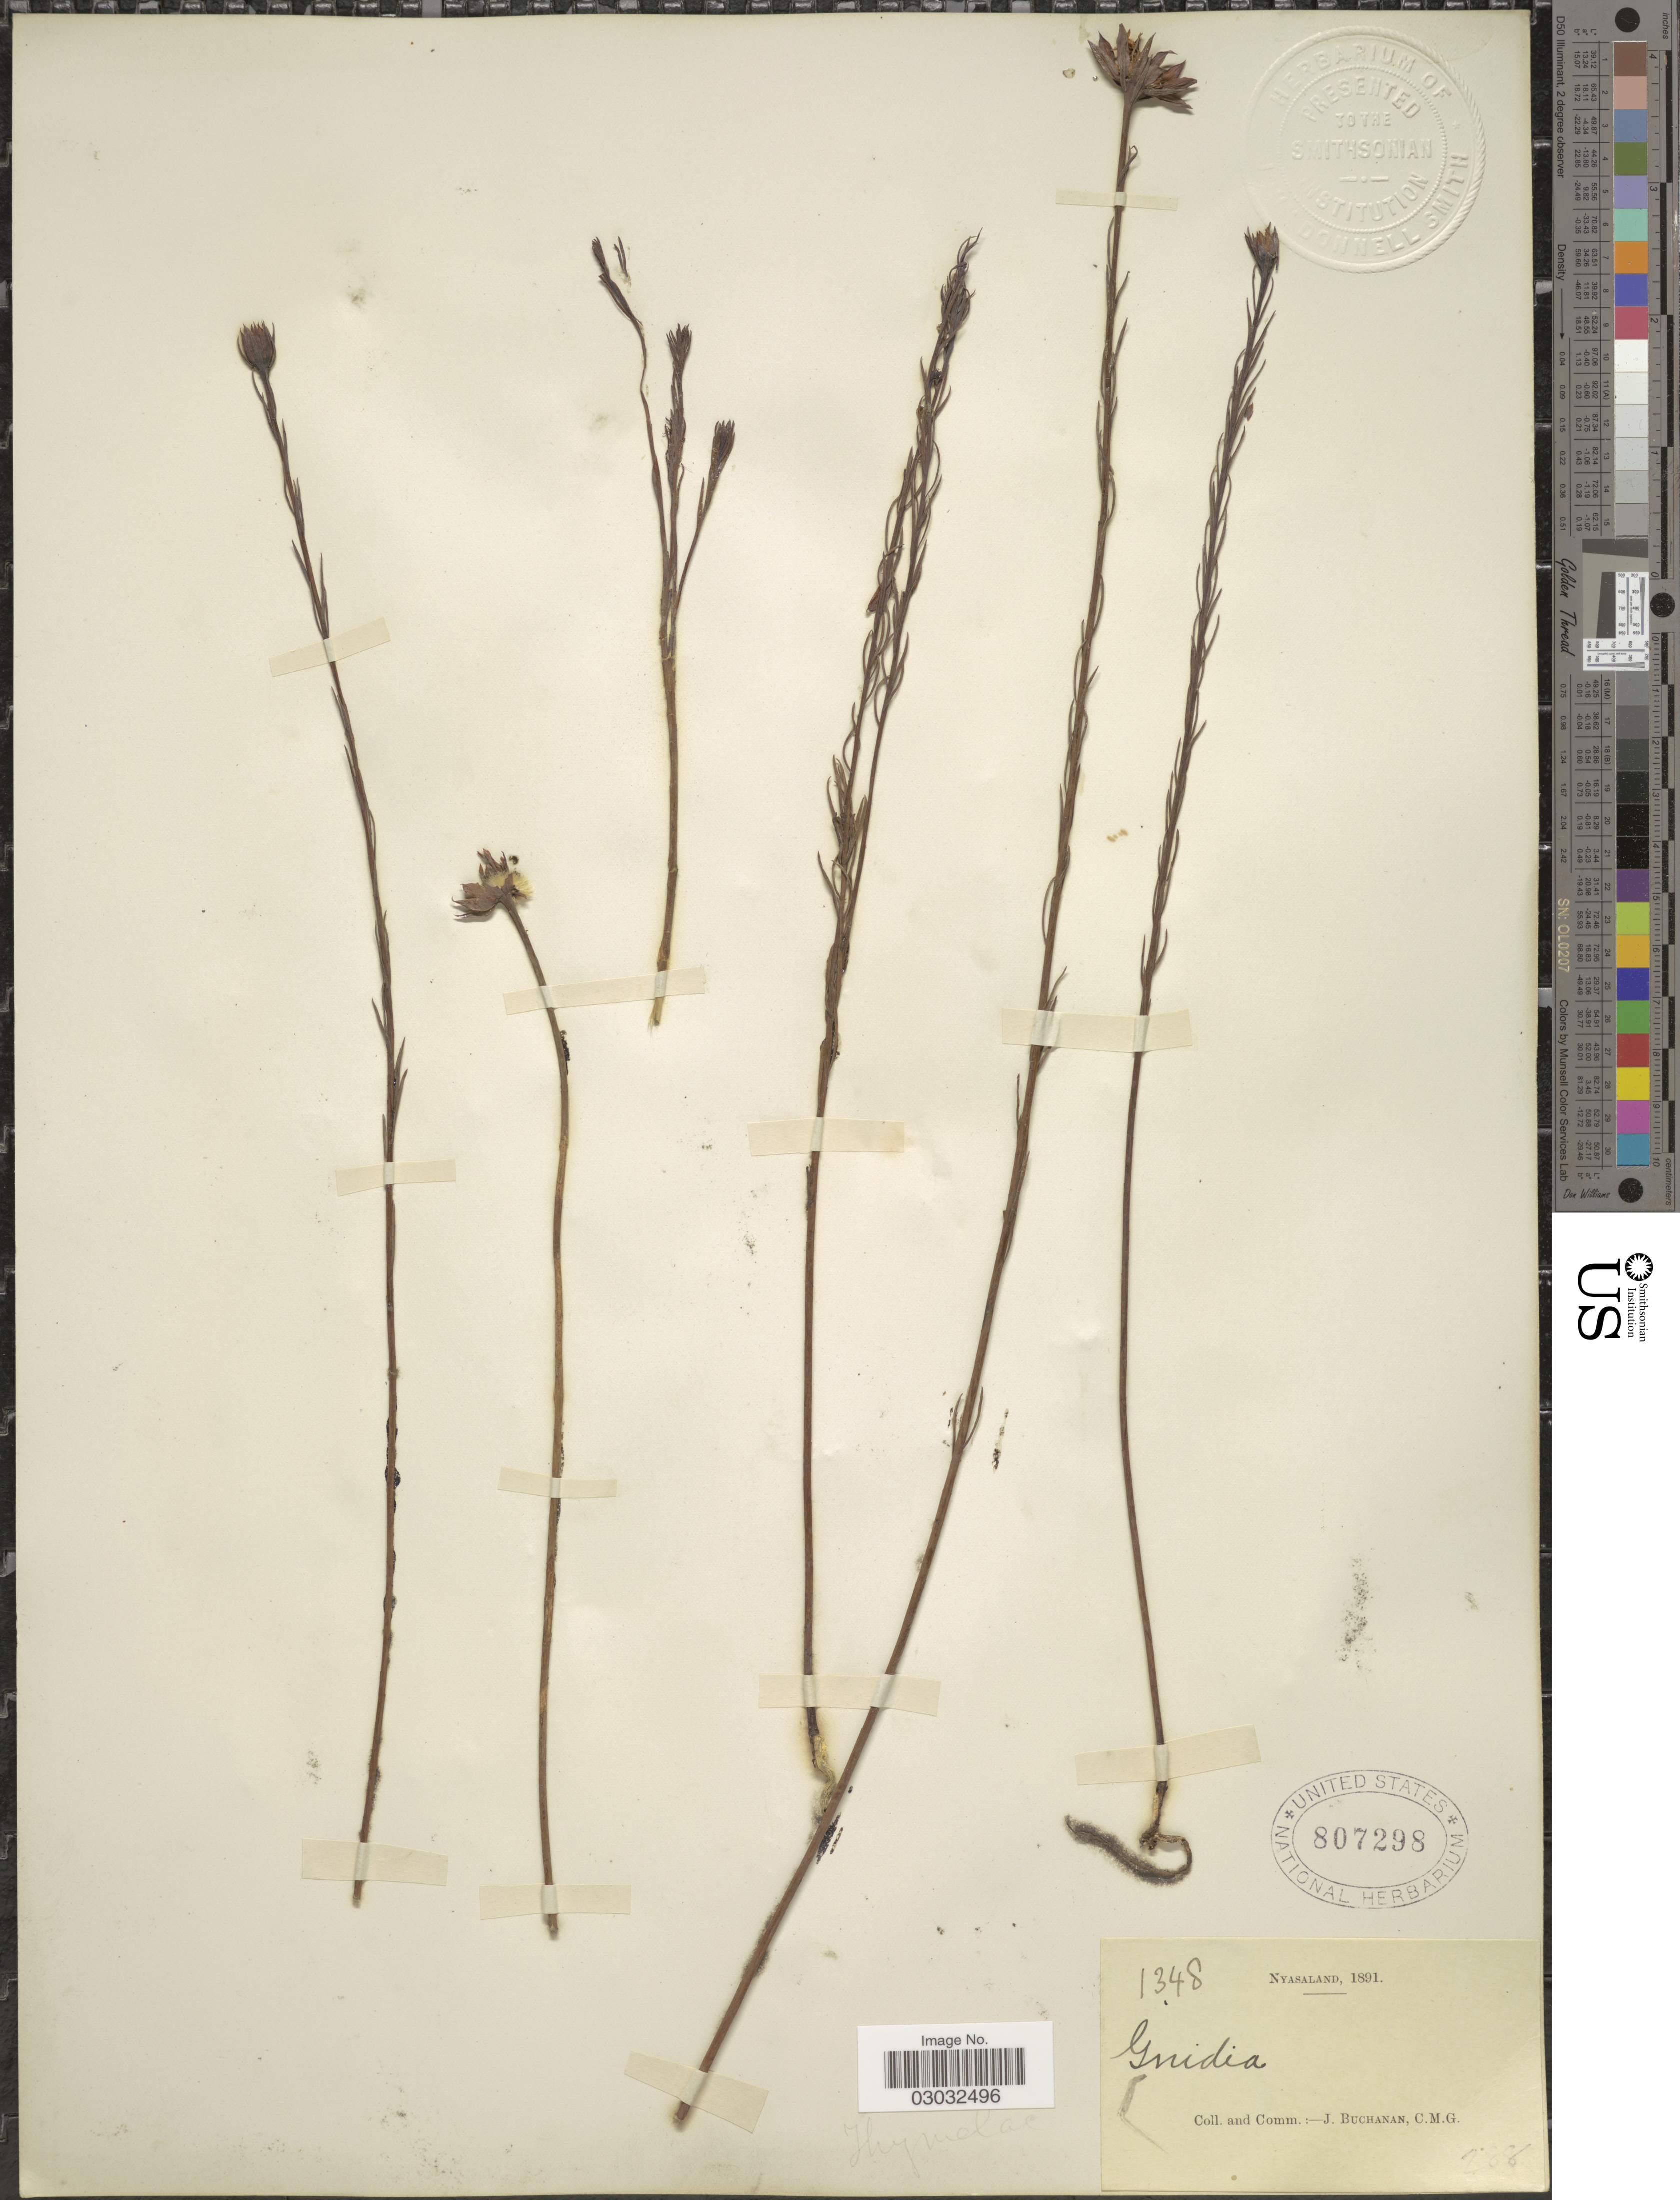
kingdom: Plantae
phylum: Tracheophyta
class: Magnoliopsida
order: Malvales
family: Thymelaeaceae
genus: Gnidia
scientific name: Gnidia sp.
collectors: J. Buchanan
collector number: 1348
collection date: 1891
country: Malawi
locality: Nyasaland.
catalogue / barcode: US 807298